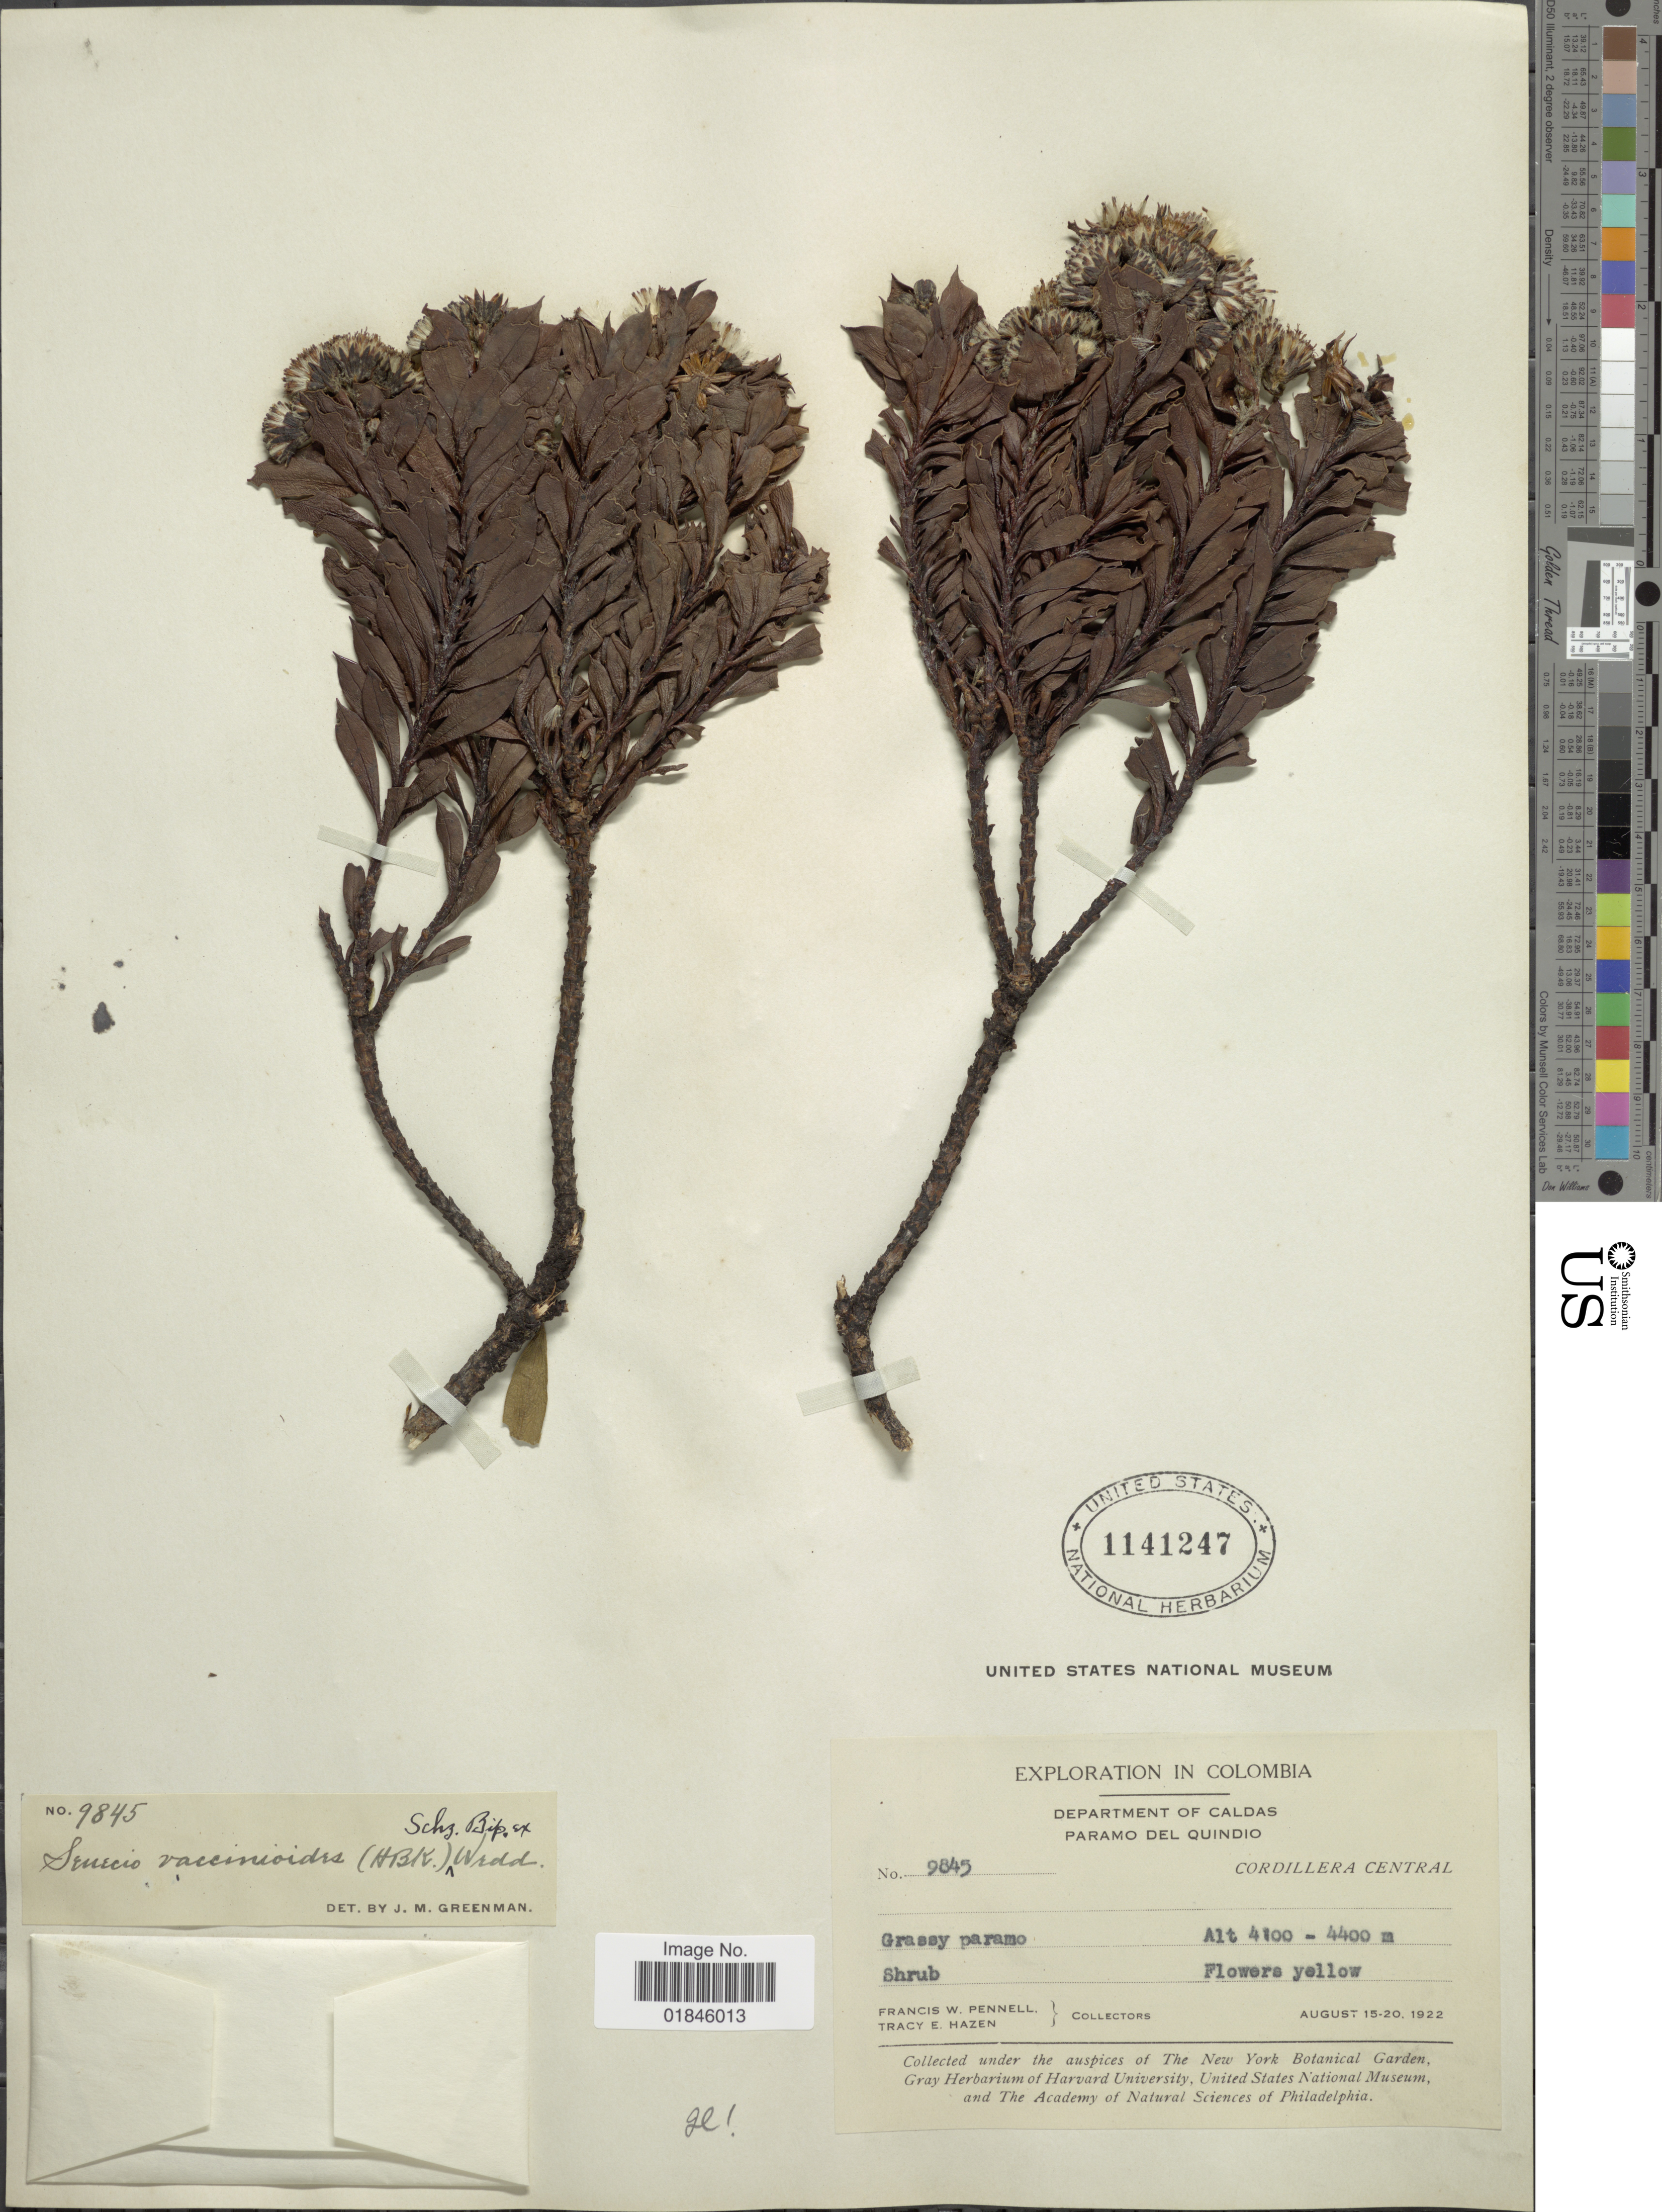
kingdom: Plantae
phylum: Tracheophyta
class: Magnoliopsida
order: Asterales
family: Asteraceae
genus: Pentacalia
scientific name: Pentacalia vaccinioides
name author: (Kunth) Cuatrec.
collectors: F. W. Pennell & T. E. Hazen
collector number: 9845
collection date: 1922-08-15/1922-08-20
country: Colombia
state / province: Caldas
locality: Department of Caldas. Paramo del Quindio. Cordillera Central. Grassy paramo.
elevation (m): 4100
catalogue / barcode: US 1141247